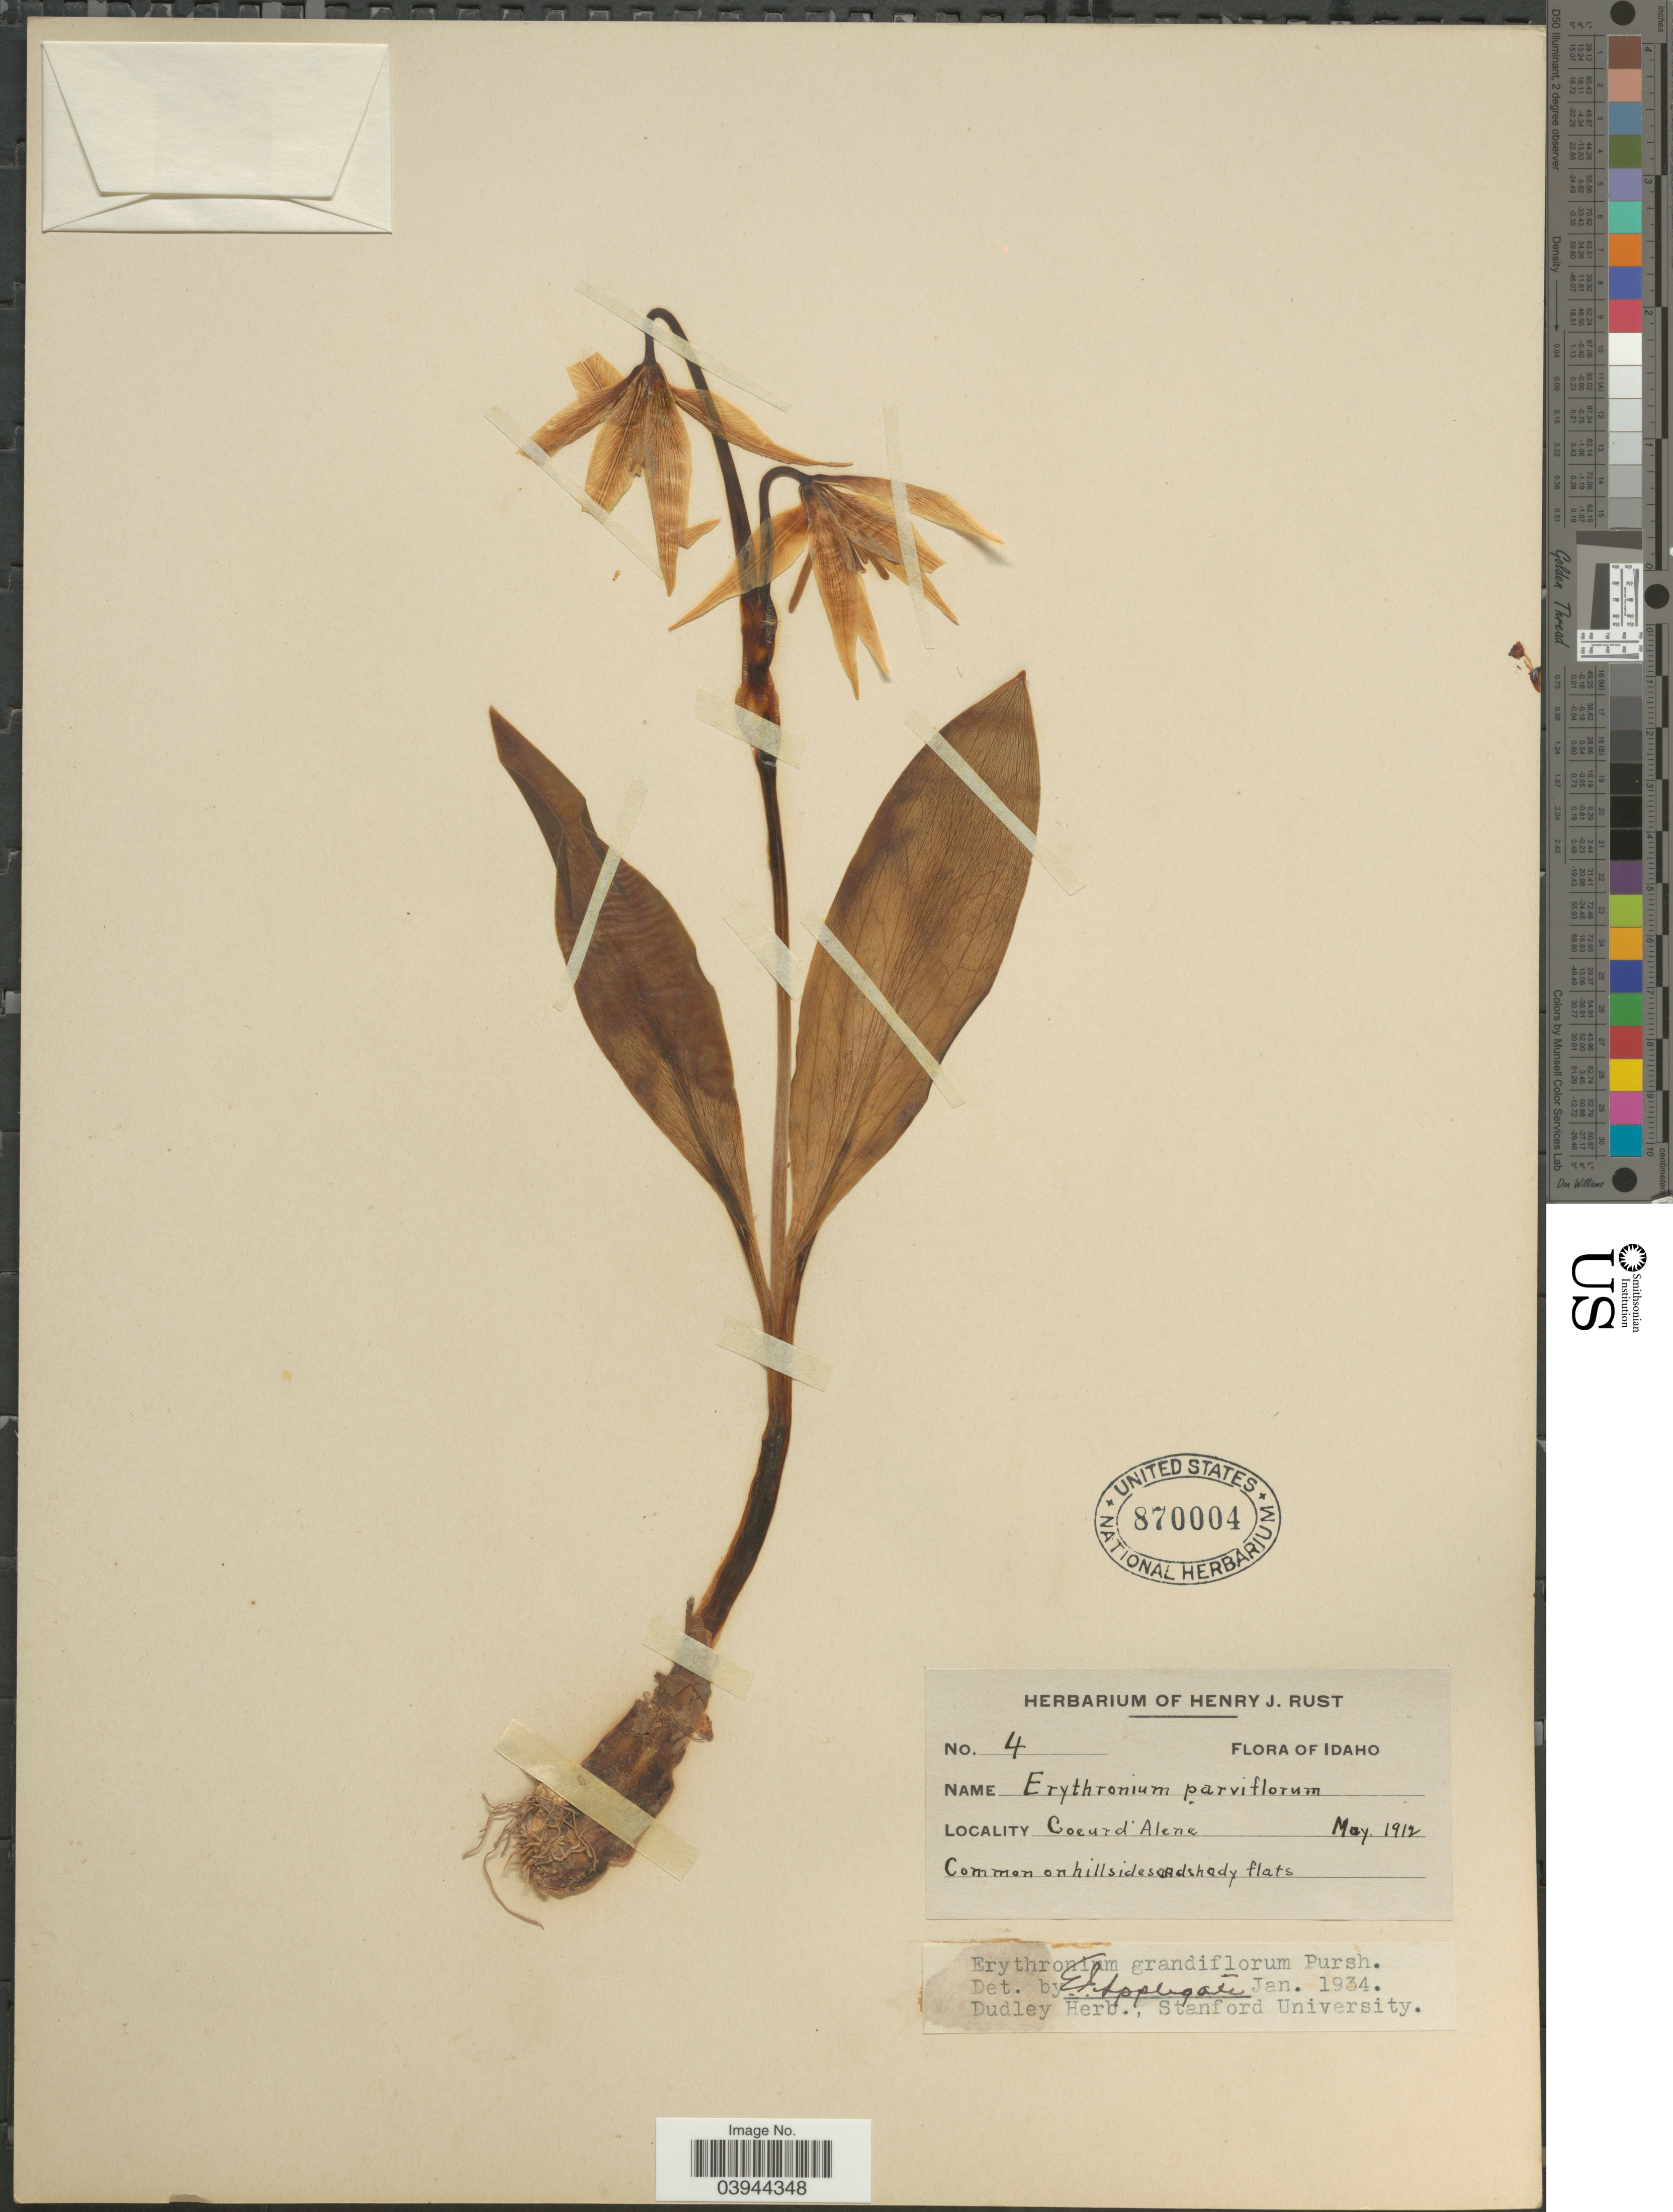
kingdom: Plantae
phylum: Tracheophyta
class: Liliopsida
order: Liliales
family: Liliaceae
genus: Erythronium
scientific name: Erythronium grandiflorum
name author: Pursh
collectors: ex herb. Henry J. Rust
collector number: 4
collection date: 1912-05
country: United States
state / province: Idaho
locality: Coeurd Alene.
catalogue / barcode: US 870004